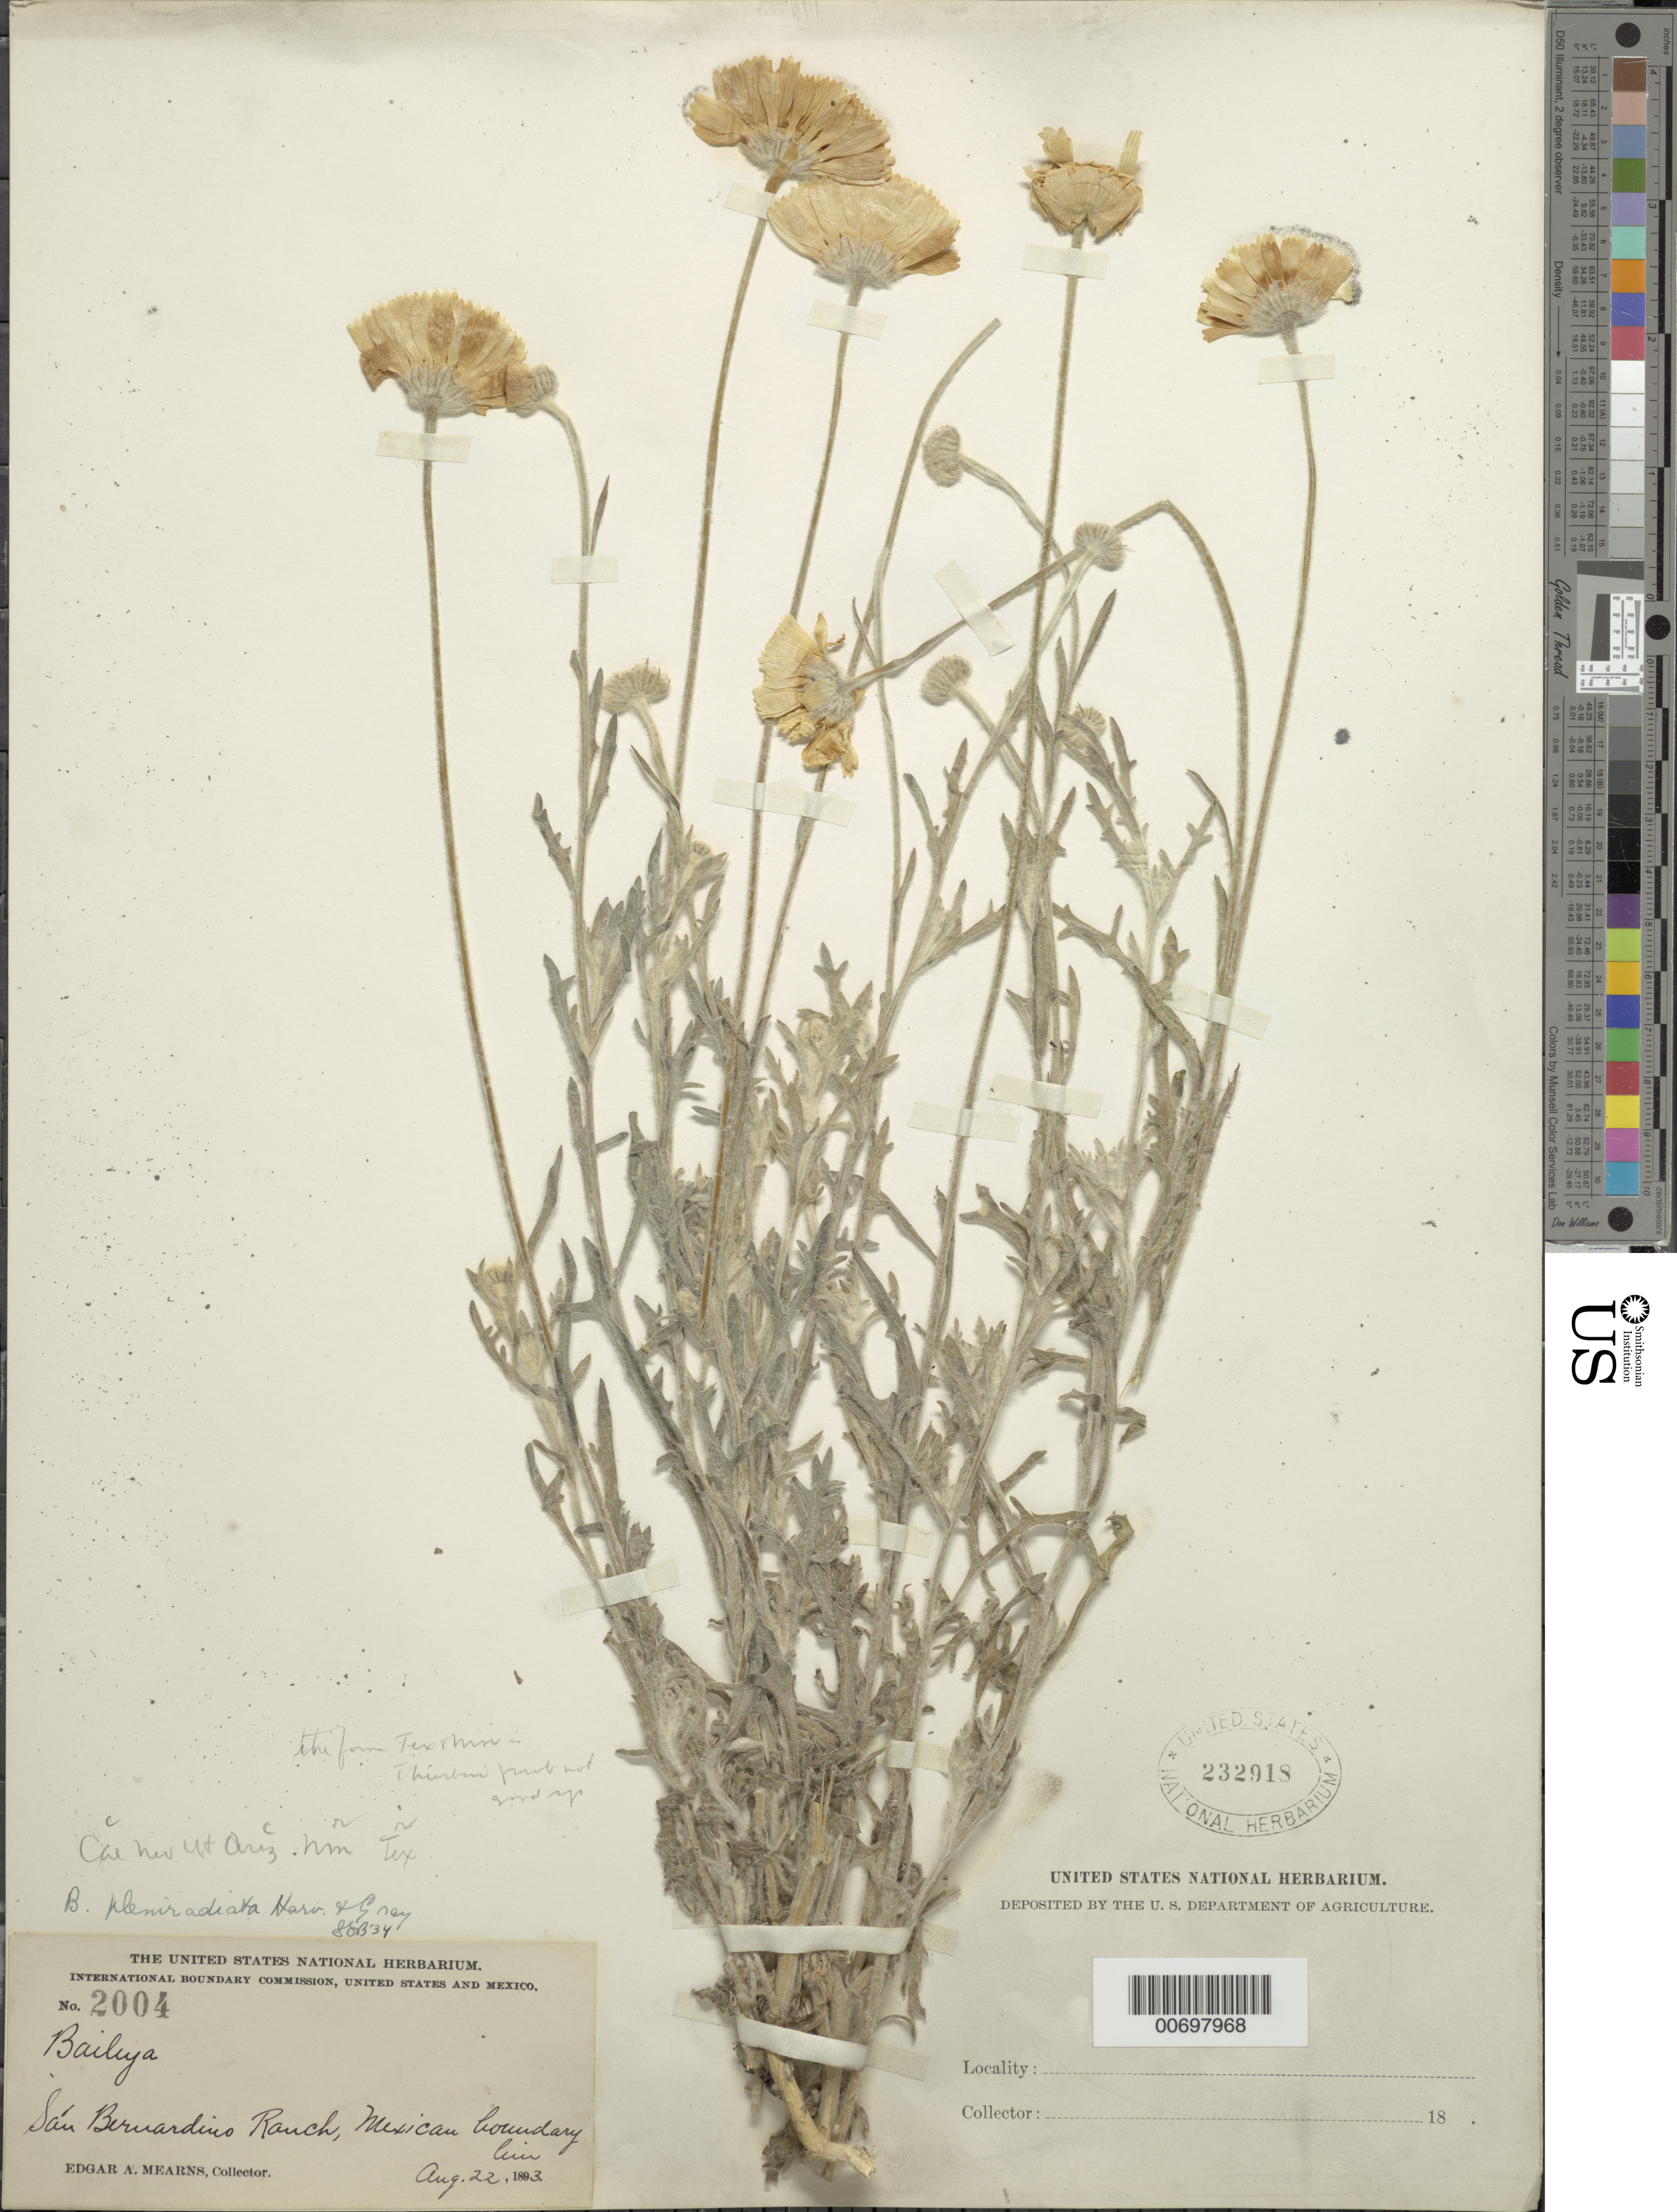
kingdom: Plantae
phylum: Tracheophyta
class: Magnoliopsida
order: Asterales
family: Asteraceae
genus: Baileya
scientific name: Baileya pleniradiata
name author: Harv. & A. Gray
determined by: Blake, Sydney F.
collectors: E. A. Mearns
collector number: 2004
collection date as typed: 22 Aug 1893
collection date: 1893-08-22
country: United States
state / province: California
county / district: San Bernardino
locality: San Bernardino Ranch, Mexican boundary line.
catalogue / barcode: US 232918